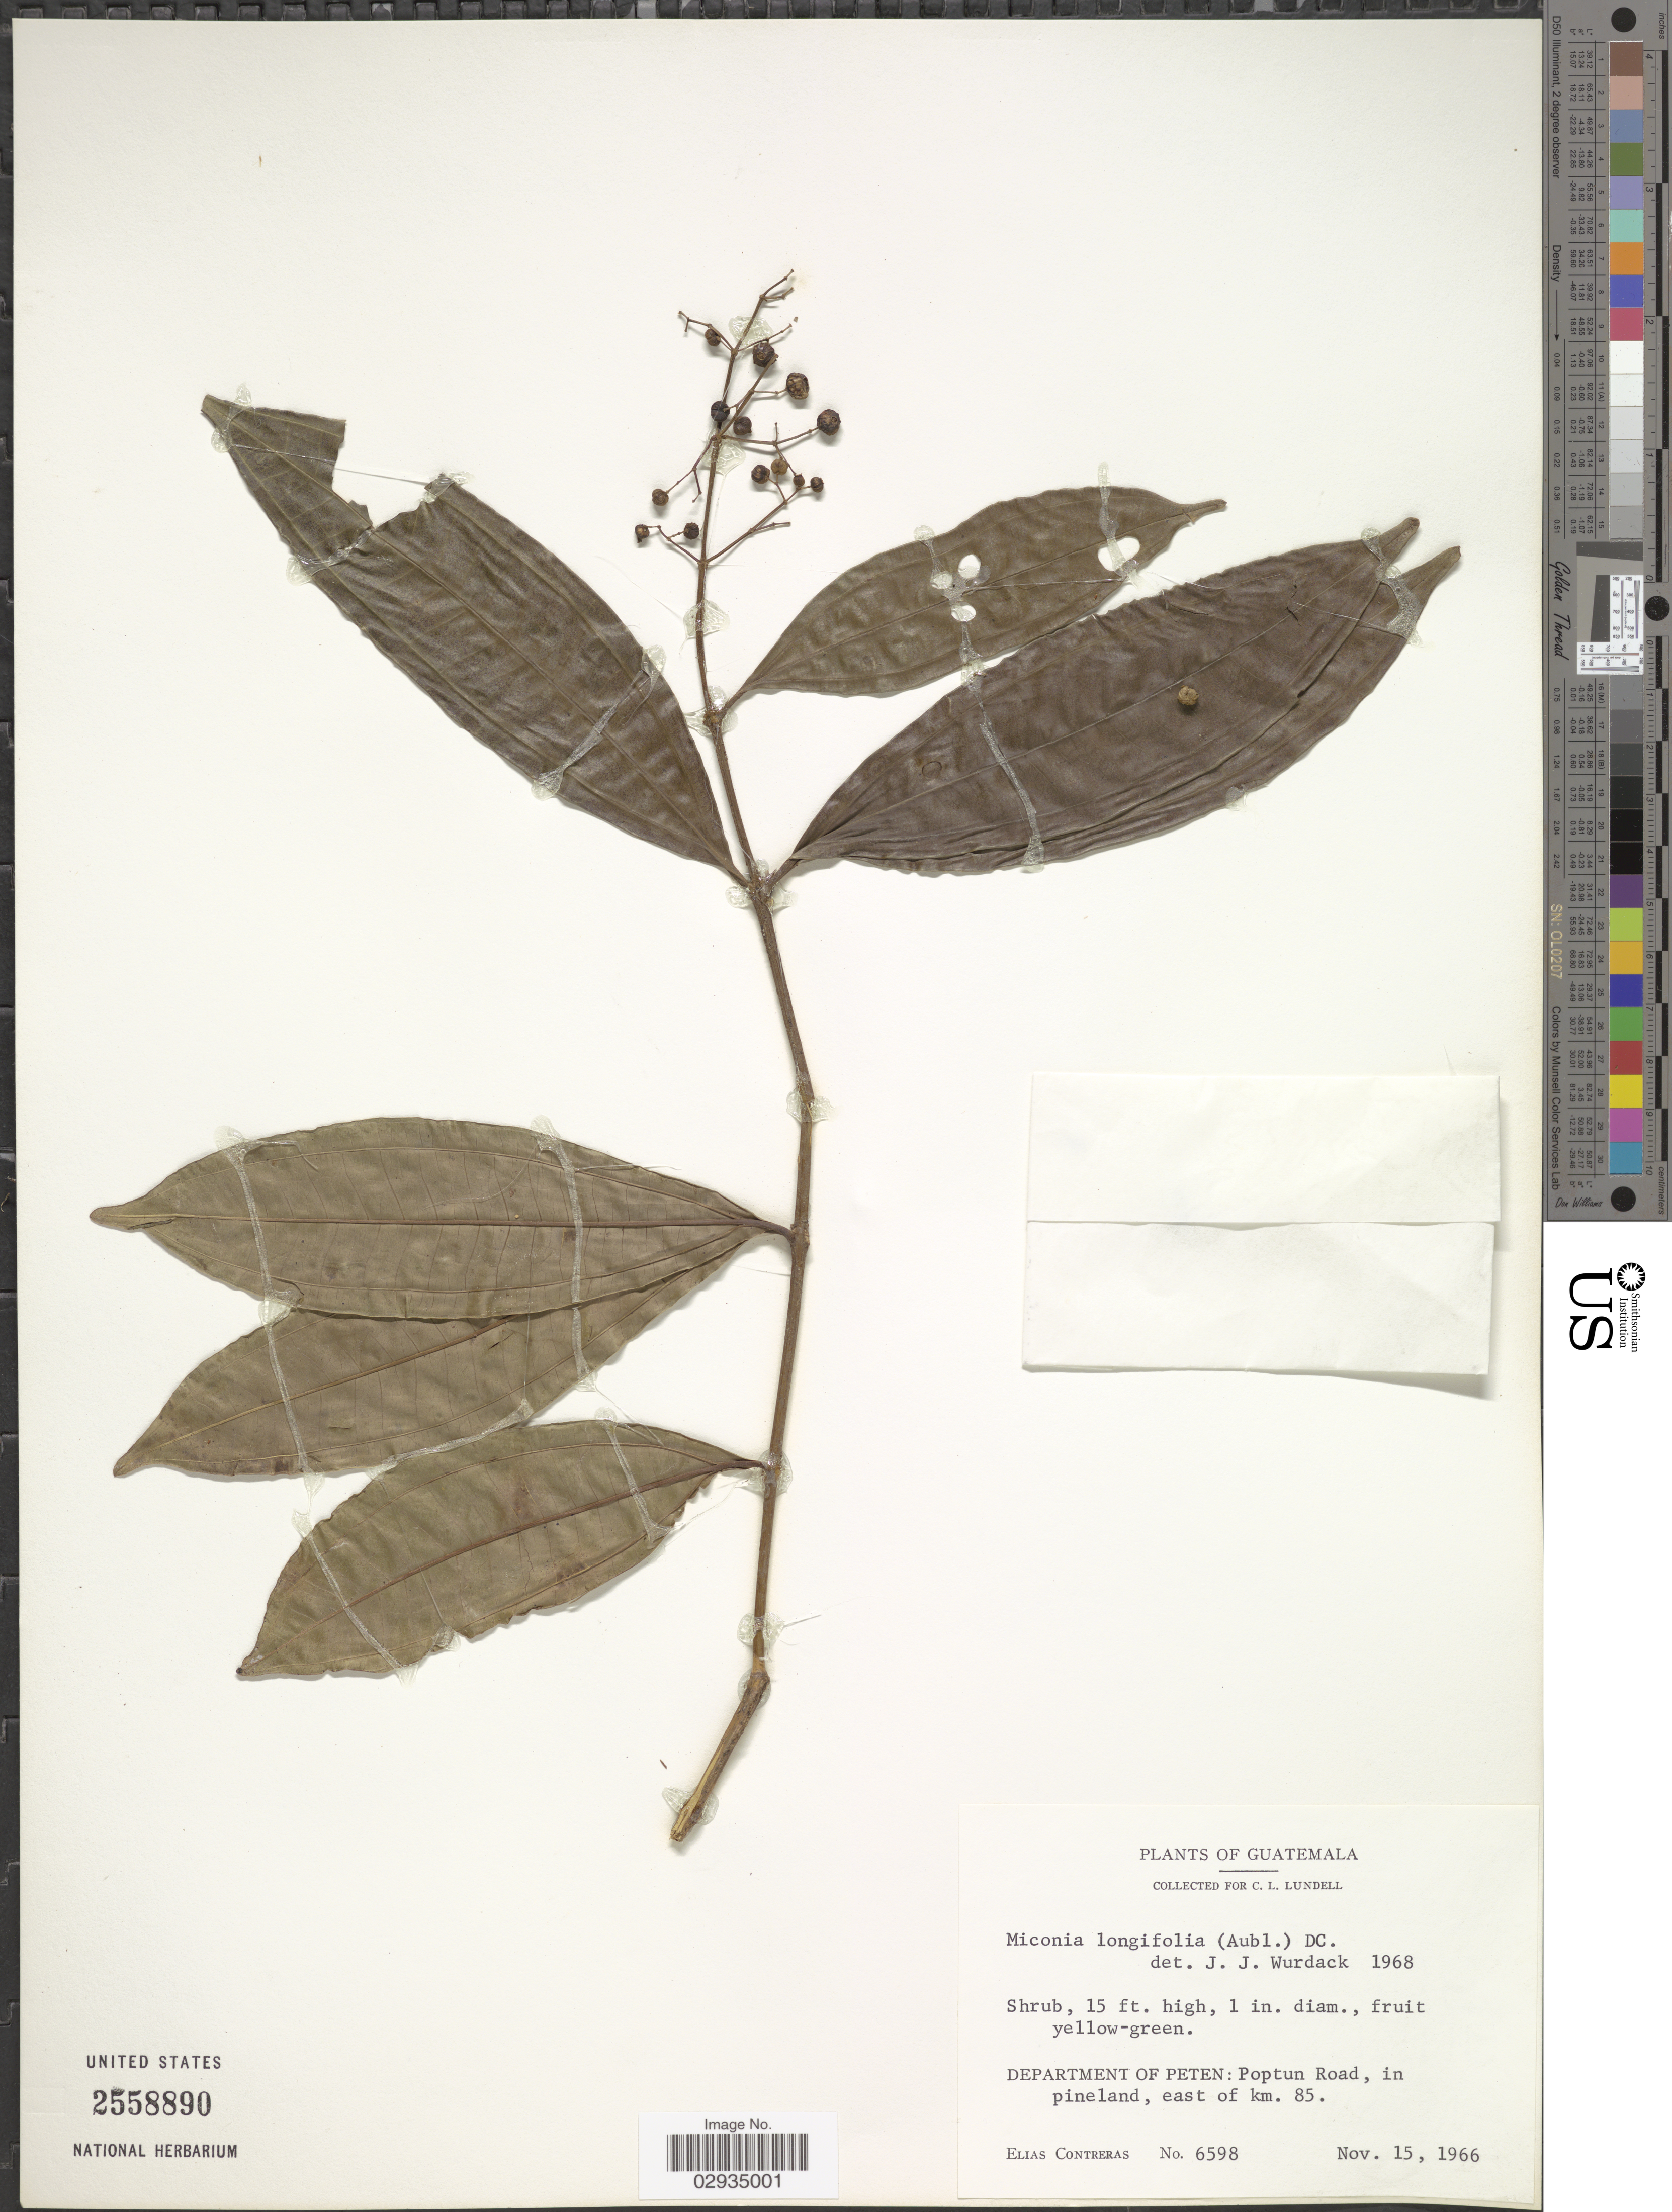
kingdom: Plantae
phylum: Tracheophyta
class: Magnoliopsida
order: Myrtales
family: Melastomataceae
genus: Miconia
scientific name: Miconia longifolia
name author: (Aubl.) DC.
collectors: E. Contreras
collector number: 6598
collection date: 1966-11-15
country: Guatemala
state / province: El Petén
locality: Department of Peten: Poptun Road, in pineland, east of km. 85.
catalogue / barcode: US 2558890